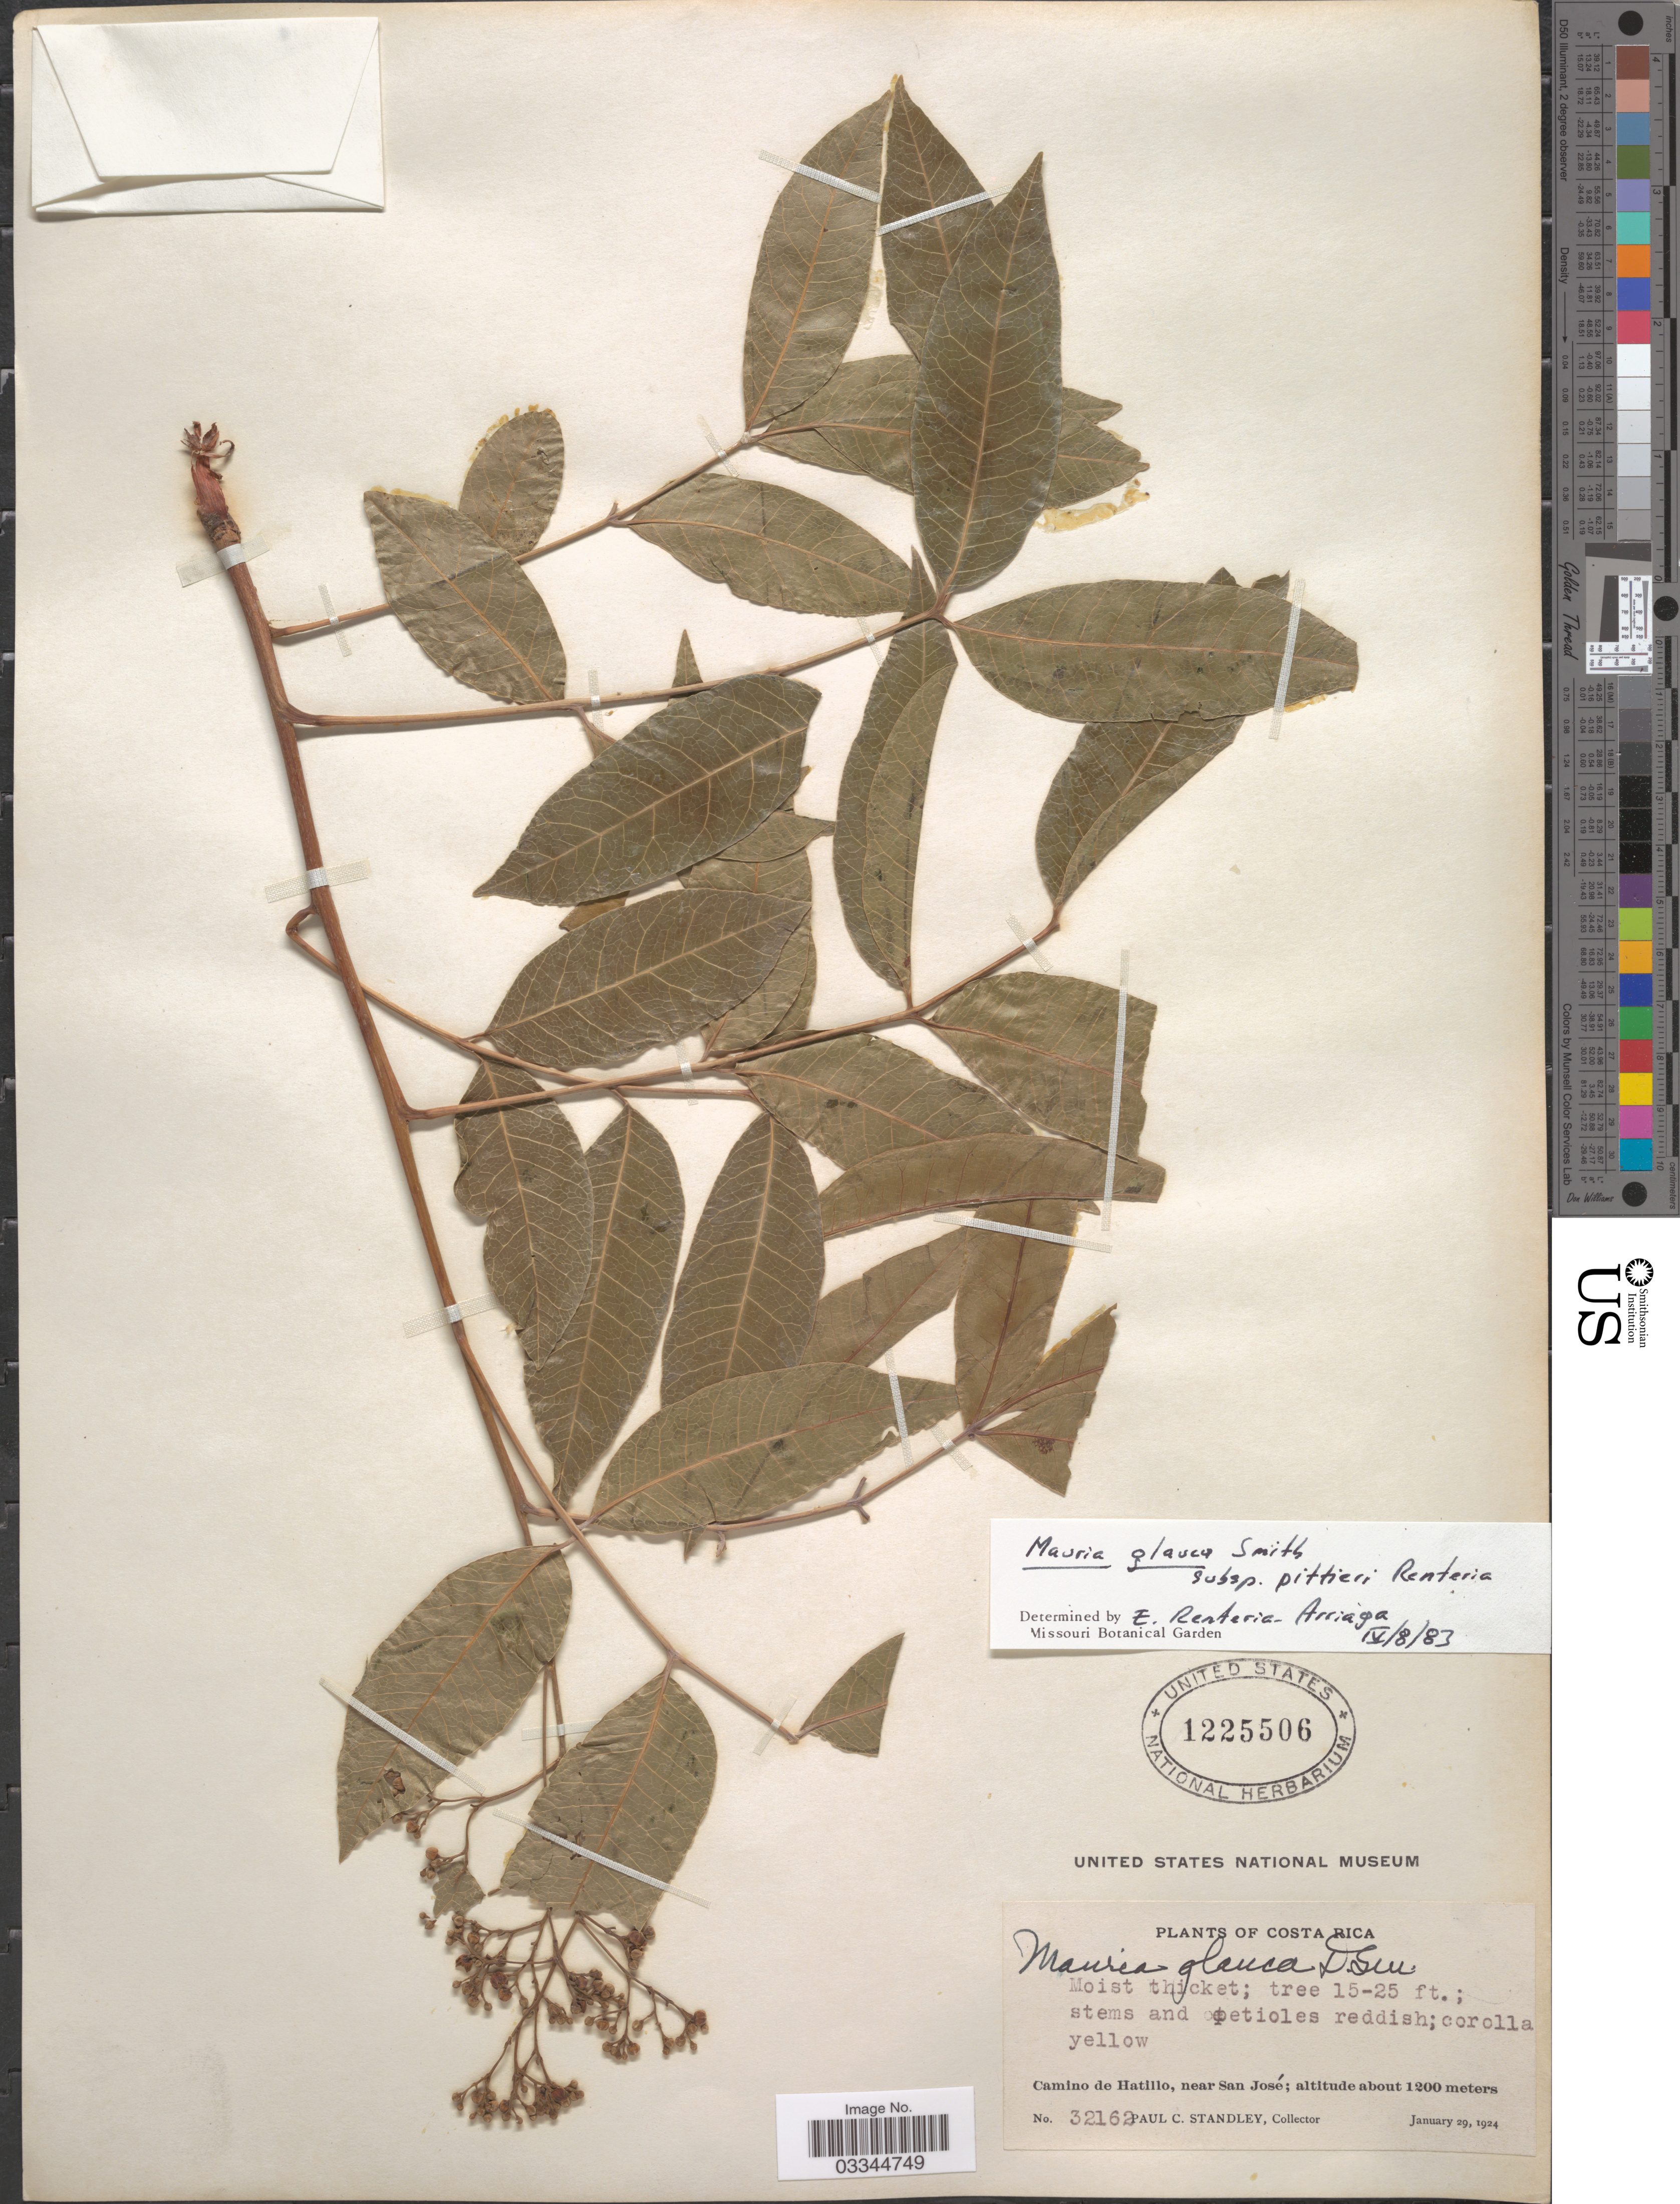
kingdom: Plantae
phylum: Tracheophyta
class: Magnoliopsida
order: Sapindales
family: Anacardiaceae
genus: Mauria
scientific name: Mauria glauca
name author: Donn. Sm.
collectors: P. C. Standley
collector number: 32162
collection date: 1924-01-29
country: Costa Rica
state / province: San José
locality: Camino de Hatillo, near San José.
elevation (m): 1200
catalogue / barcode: US 1225506